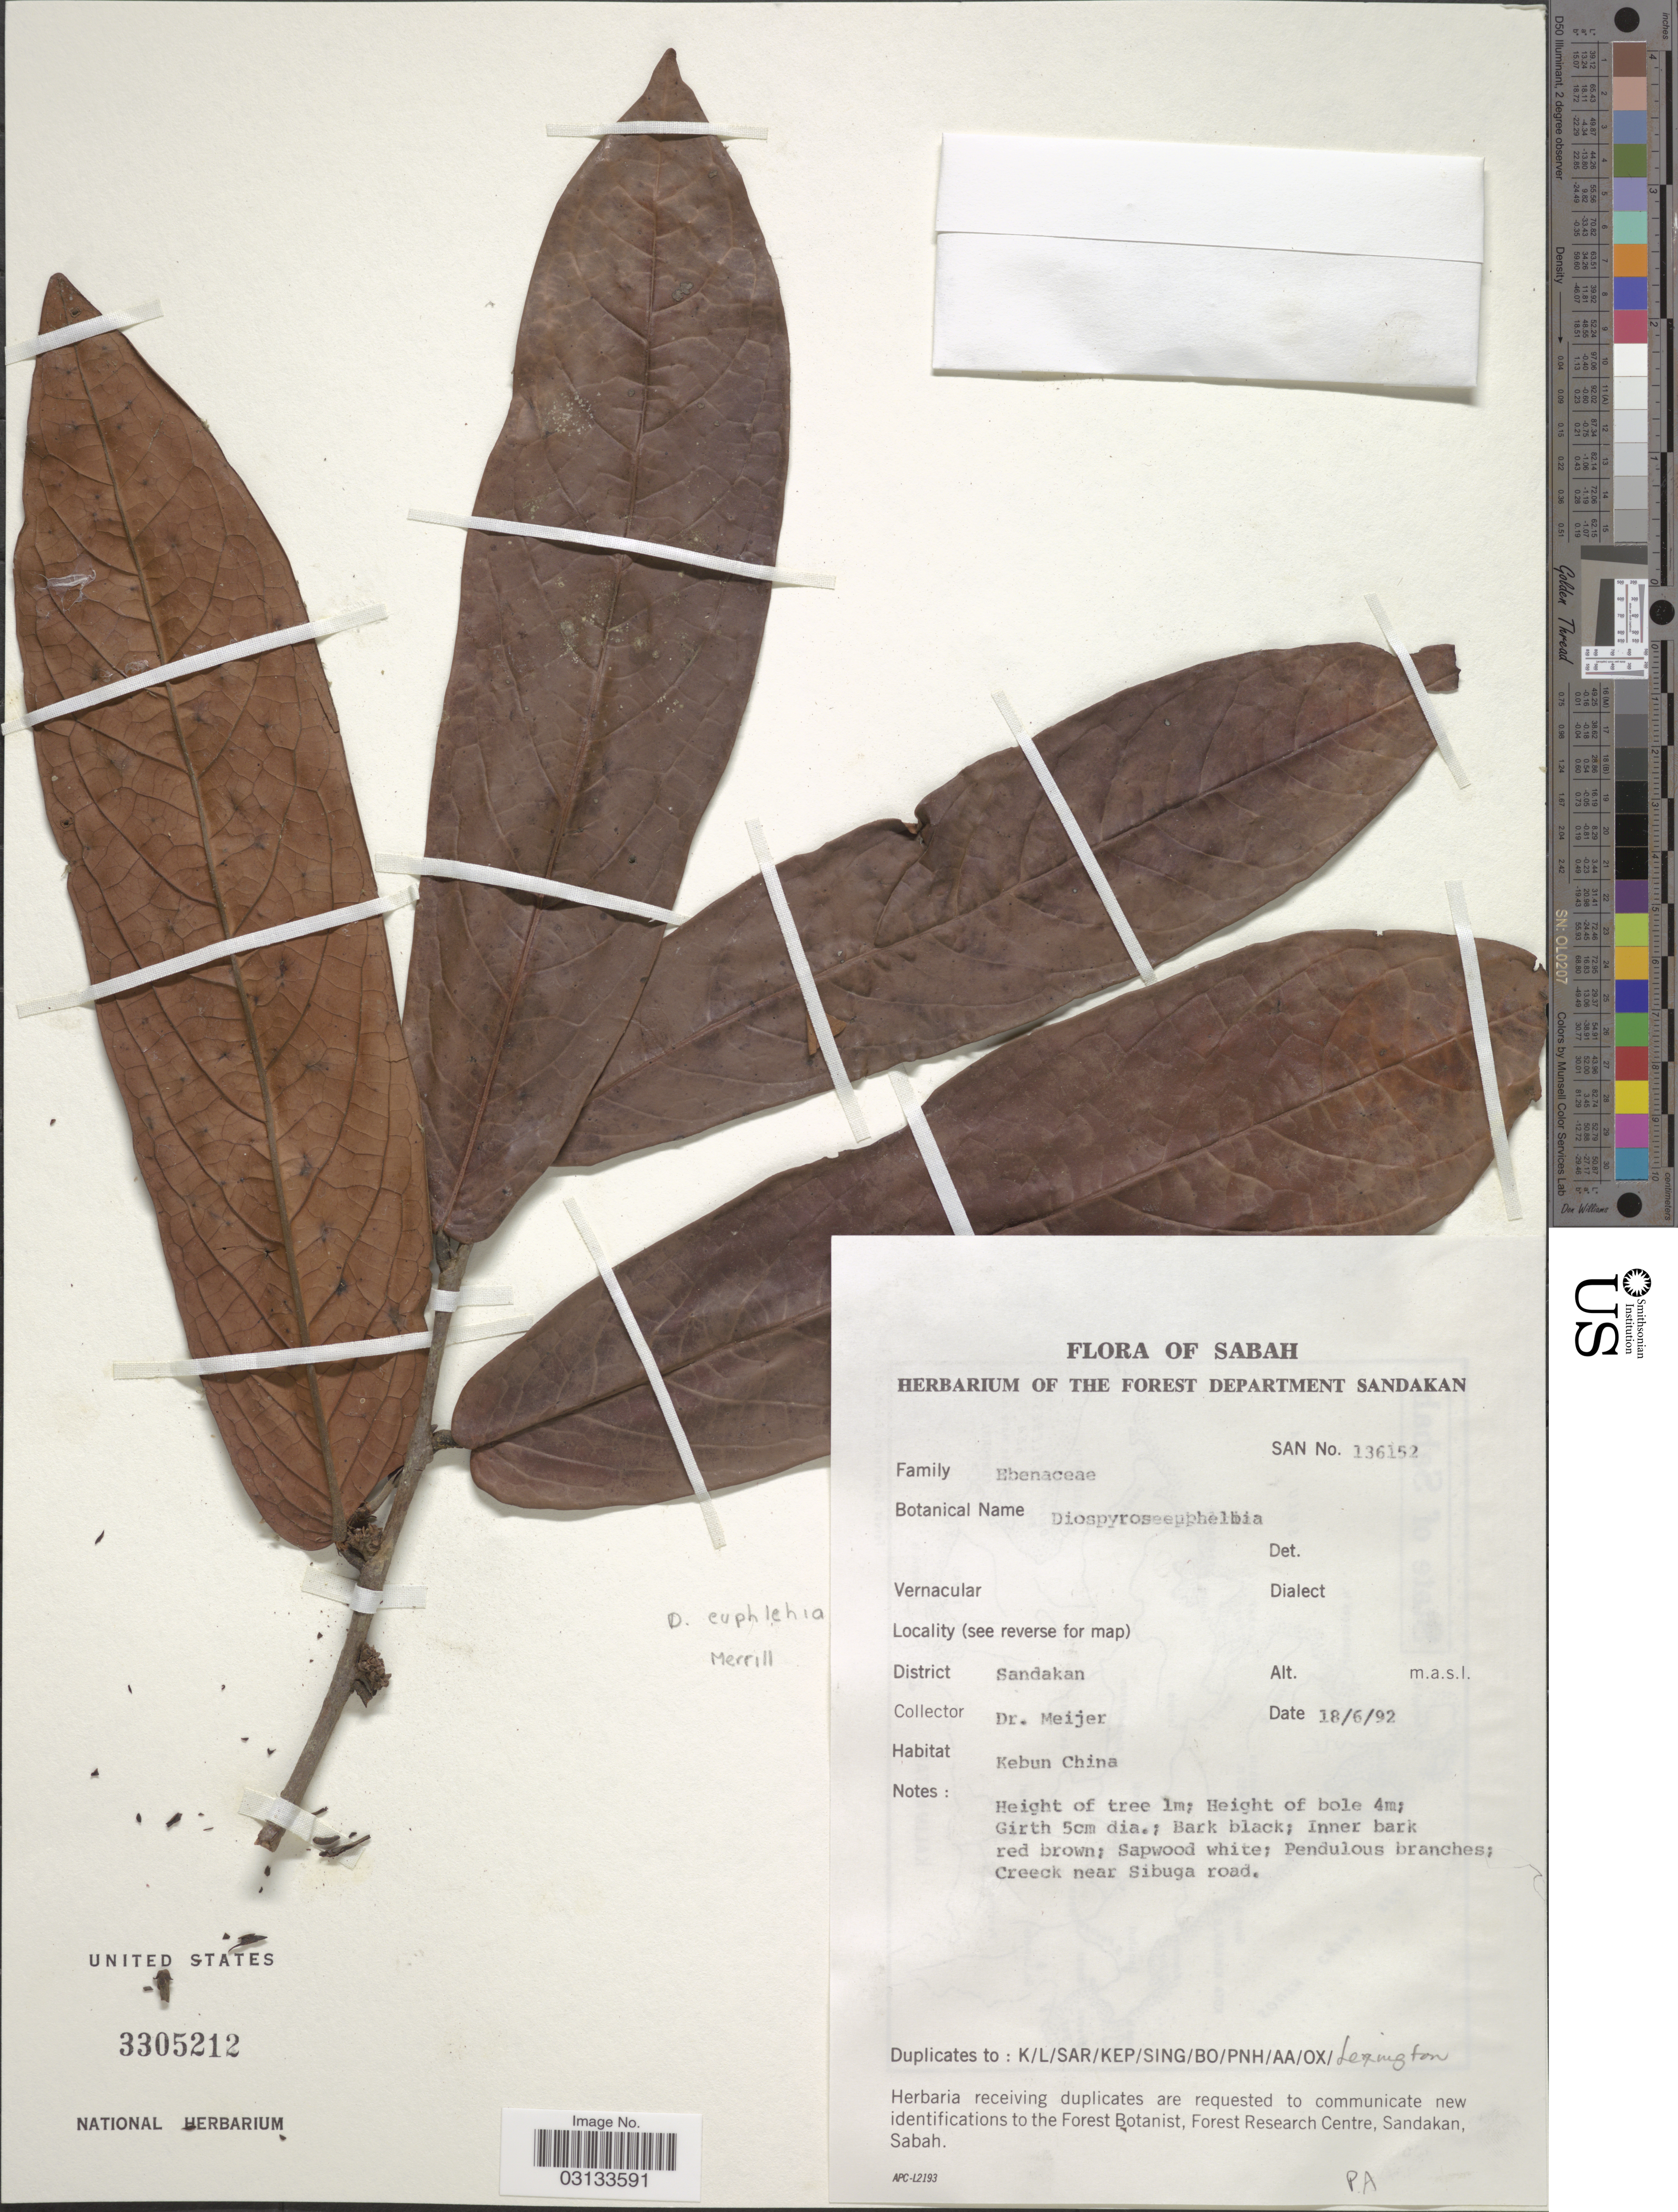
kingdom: Plantae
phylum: Tracheophyta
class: Magnoliopsida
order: Ericales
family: Ebenaceae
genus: Diospyros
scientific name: Diospyros euphlebia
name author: Merr.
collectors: -- Meijer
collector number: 136152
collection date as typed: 18/6/92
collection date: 1992-06-18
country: Malaysia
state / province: Sabah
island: Borneo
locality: District Sandakan, Kebun China.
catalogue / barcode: US 3305212